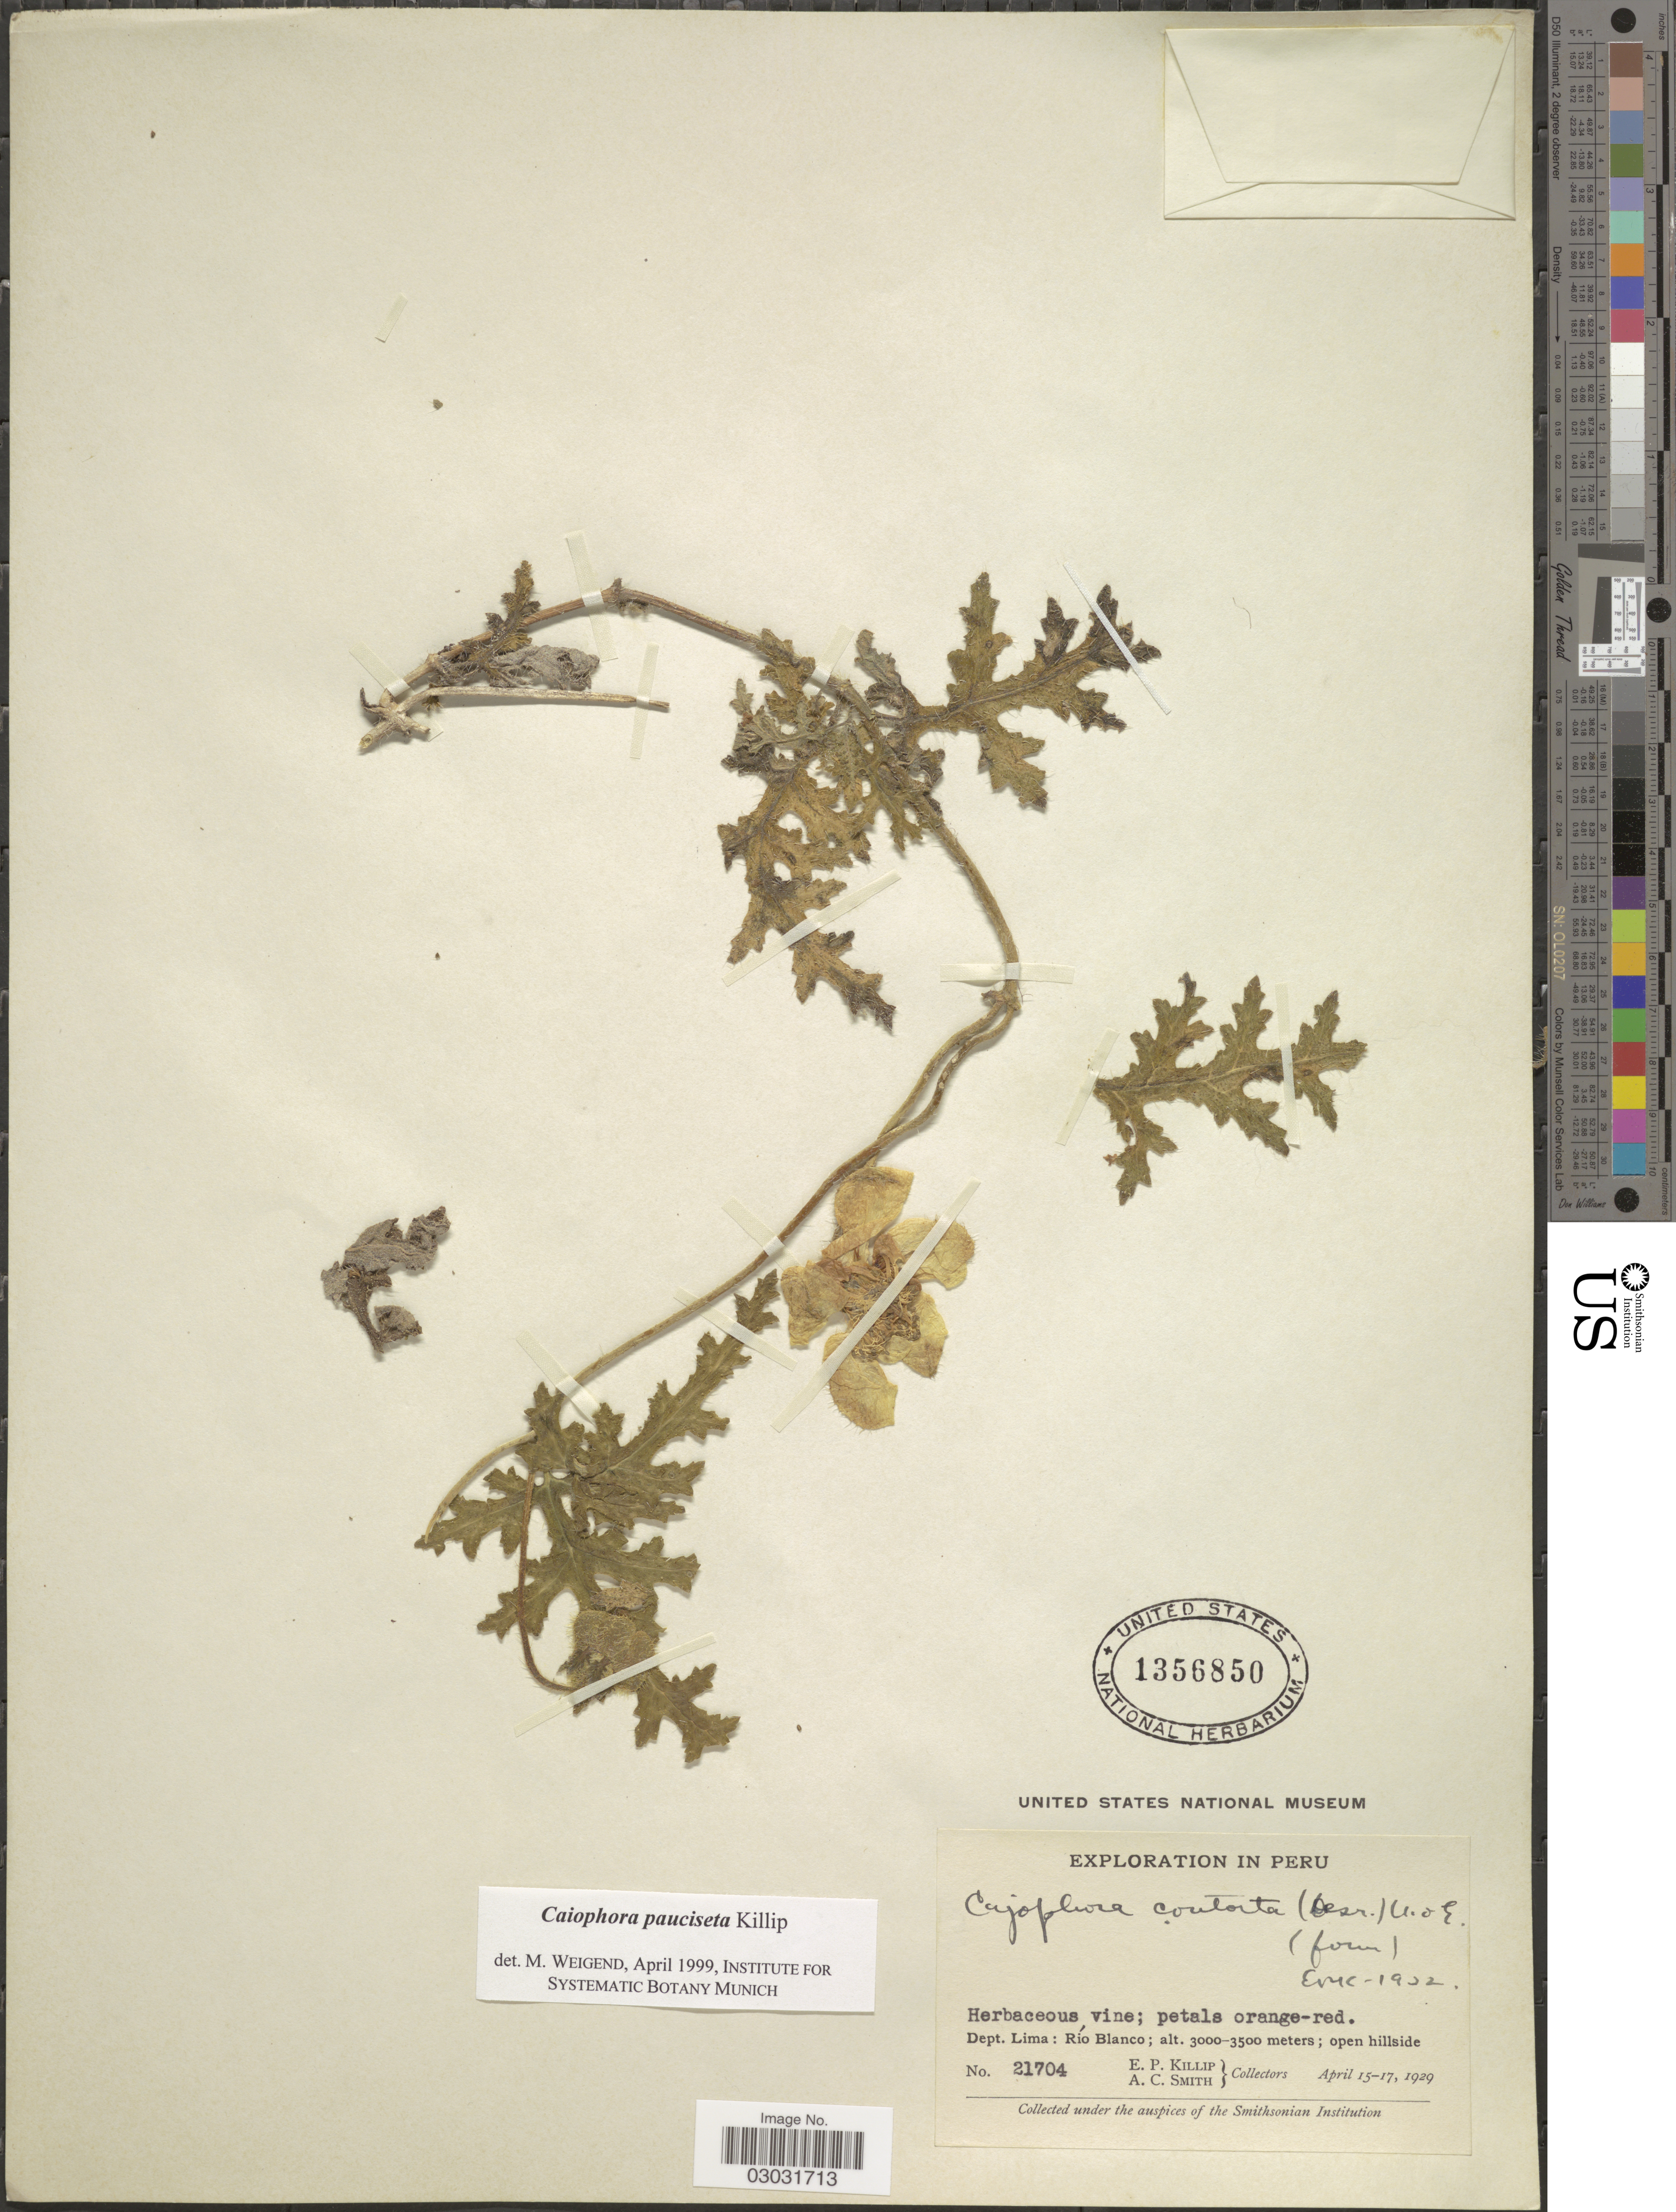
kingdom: Plantae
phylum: Tracheophyta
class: Magnoliopsida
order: Cornales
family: Loasaceae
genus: Caiophora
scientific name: Caiophora pauciseta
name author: Killip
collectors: E. P. Killip & A. C. Smith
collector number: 21704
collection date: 1929-04-15/1929-04-17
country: Peru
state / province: Lima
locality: Dept. Lima: Río Blanco.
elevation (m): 3000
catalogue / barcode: US 1356850